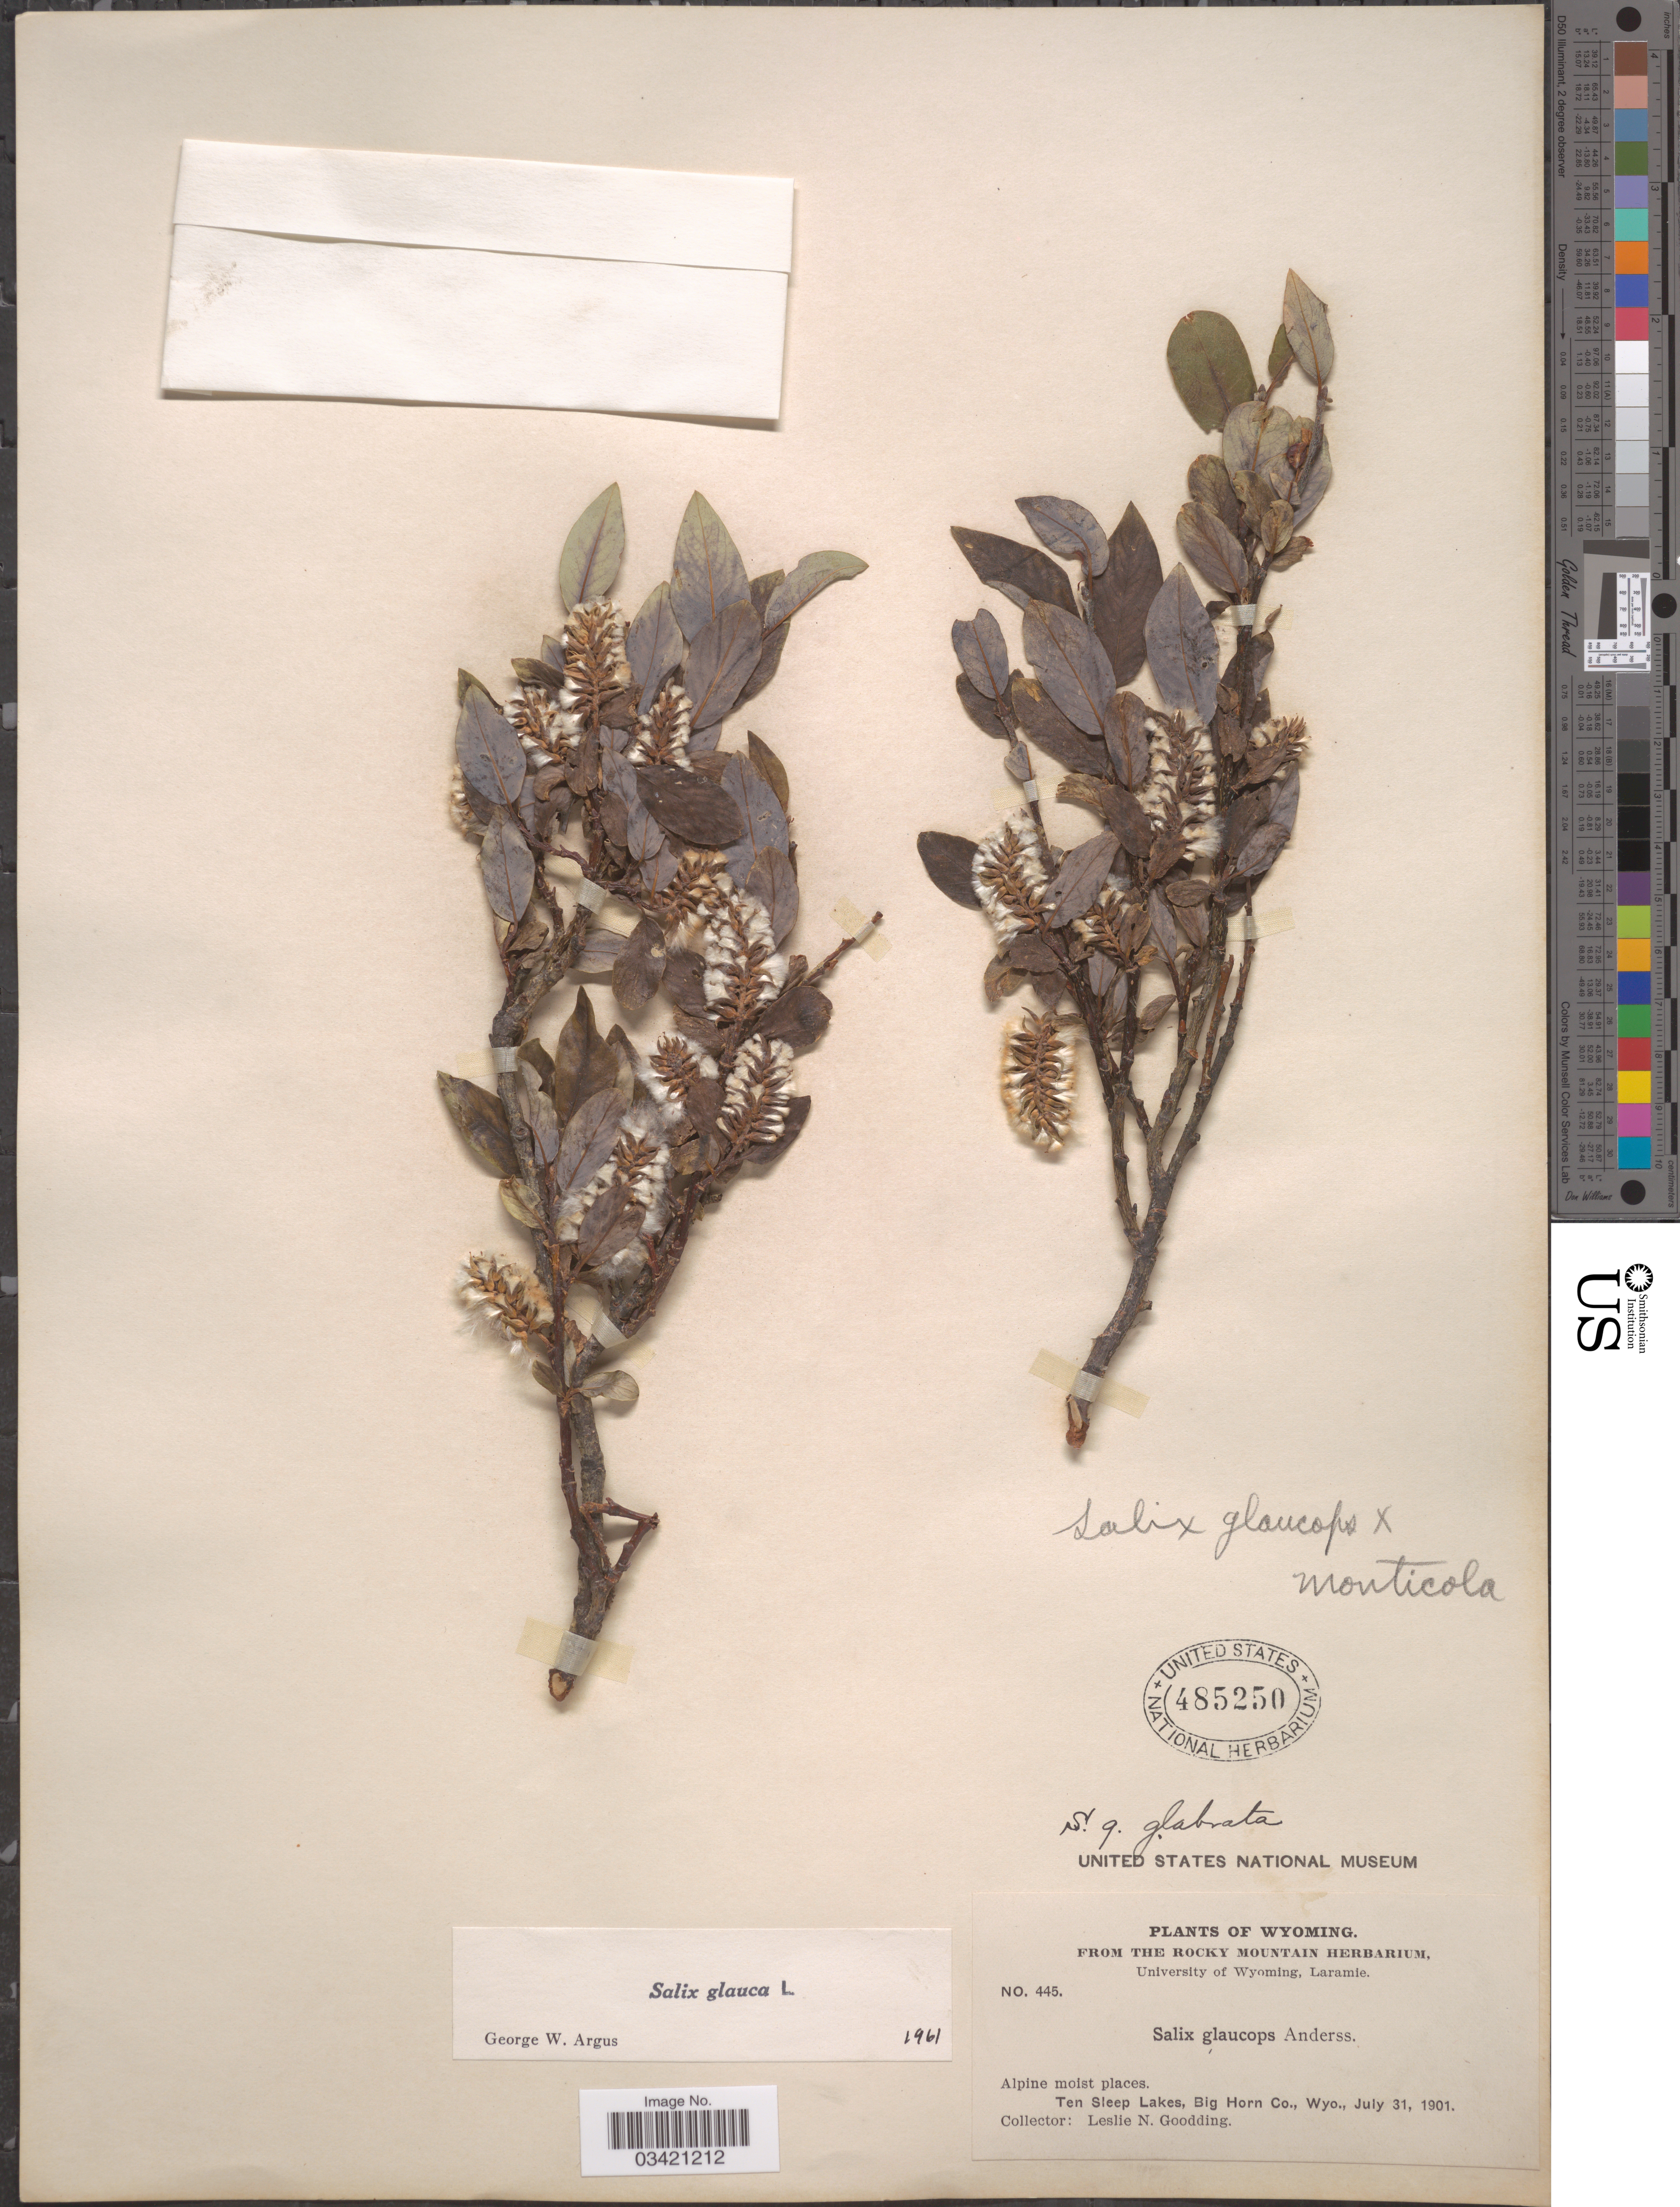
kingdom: Plantae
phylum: Tracheophyta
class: Magnoliopsida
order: Malpighiales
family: Salicaceae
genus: Salix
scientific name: Salix glauca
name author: L.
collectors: L. N. Goodding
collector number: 445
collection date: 1901-07-31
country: United States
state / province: Wyoming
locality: Ten Sleep Lakes, Big Horn Co.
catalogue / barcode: US 485250